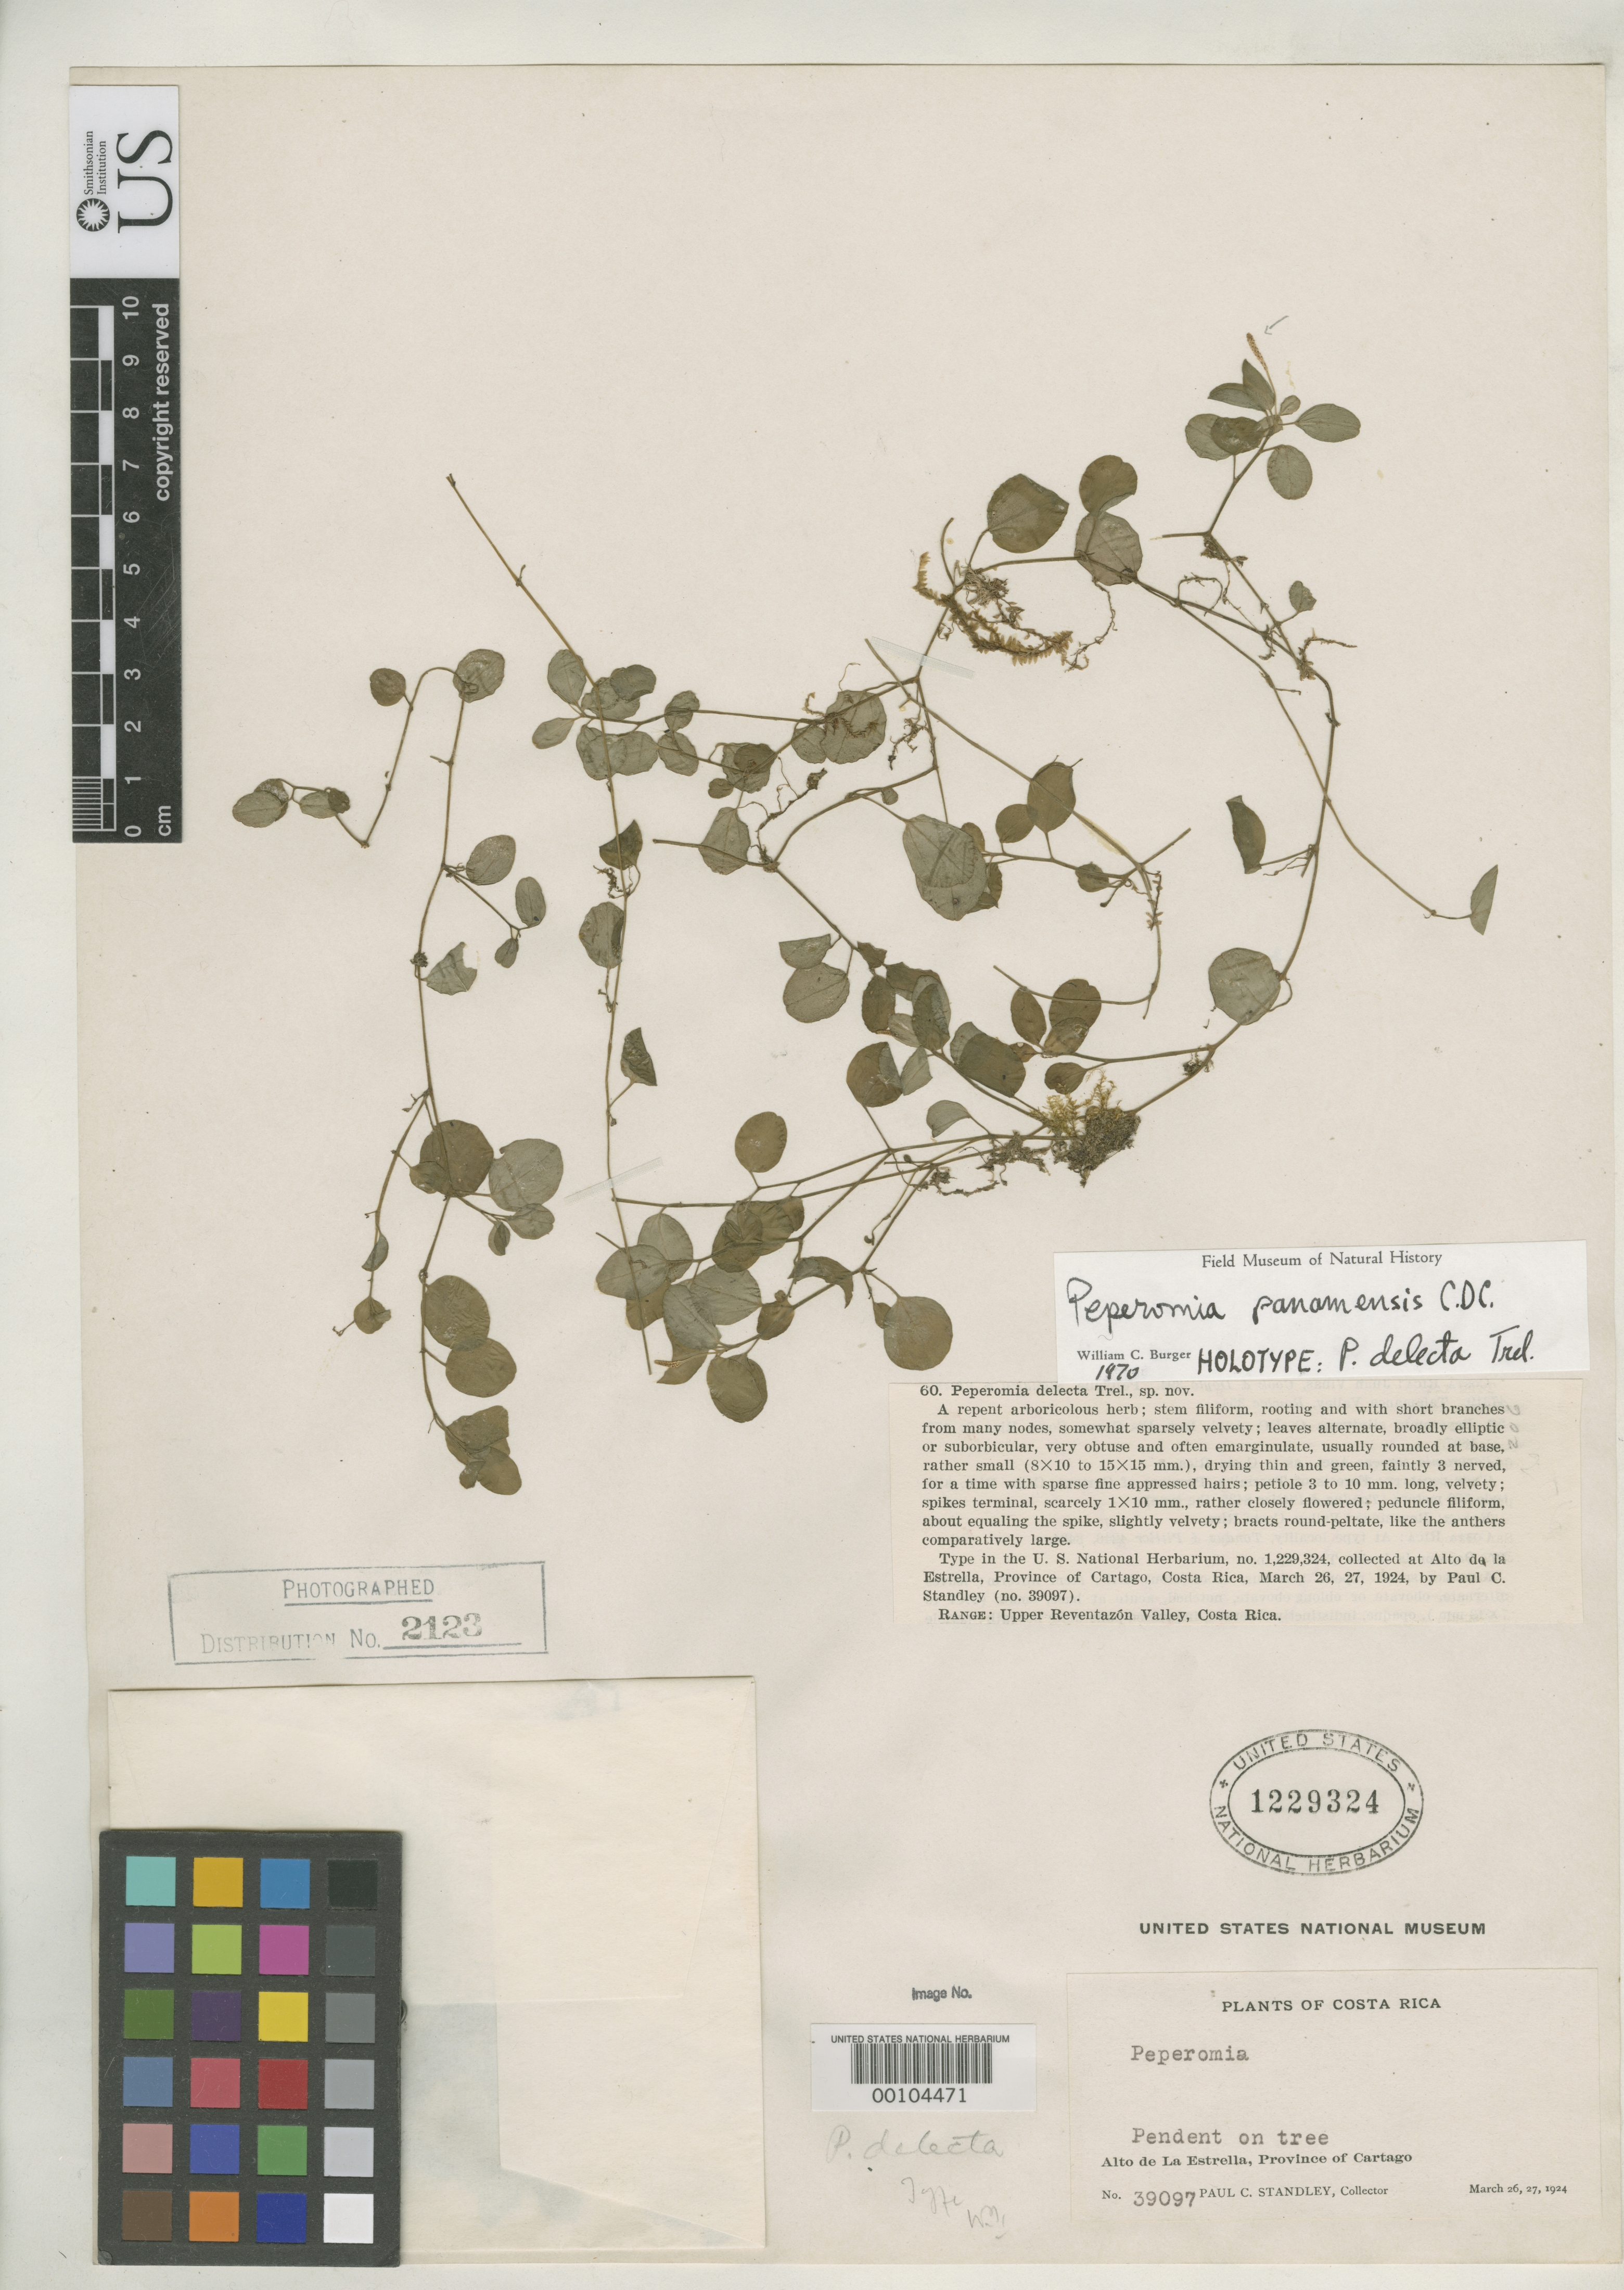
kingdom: Plantae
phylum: Tracheophyta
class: Magnoliopsida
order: Piperales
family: Piperaceae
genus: Peperomia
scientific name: Peperomia delecta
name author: Trel.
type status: Holotype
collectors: P. C. Standley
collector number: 39097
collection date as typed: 26 Mar 1924 to 27 Mar 1924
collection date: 1924-03-26/1924-03-27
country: Costa Rica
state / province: Cartago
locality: Alto de La Estrella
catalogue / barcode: US 1229324